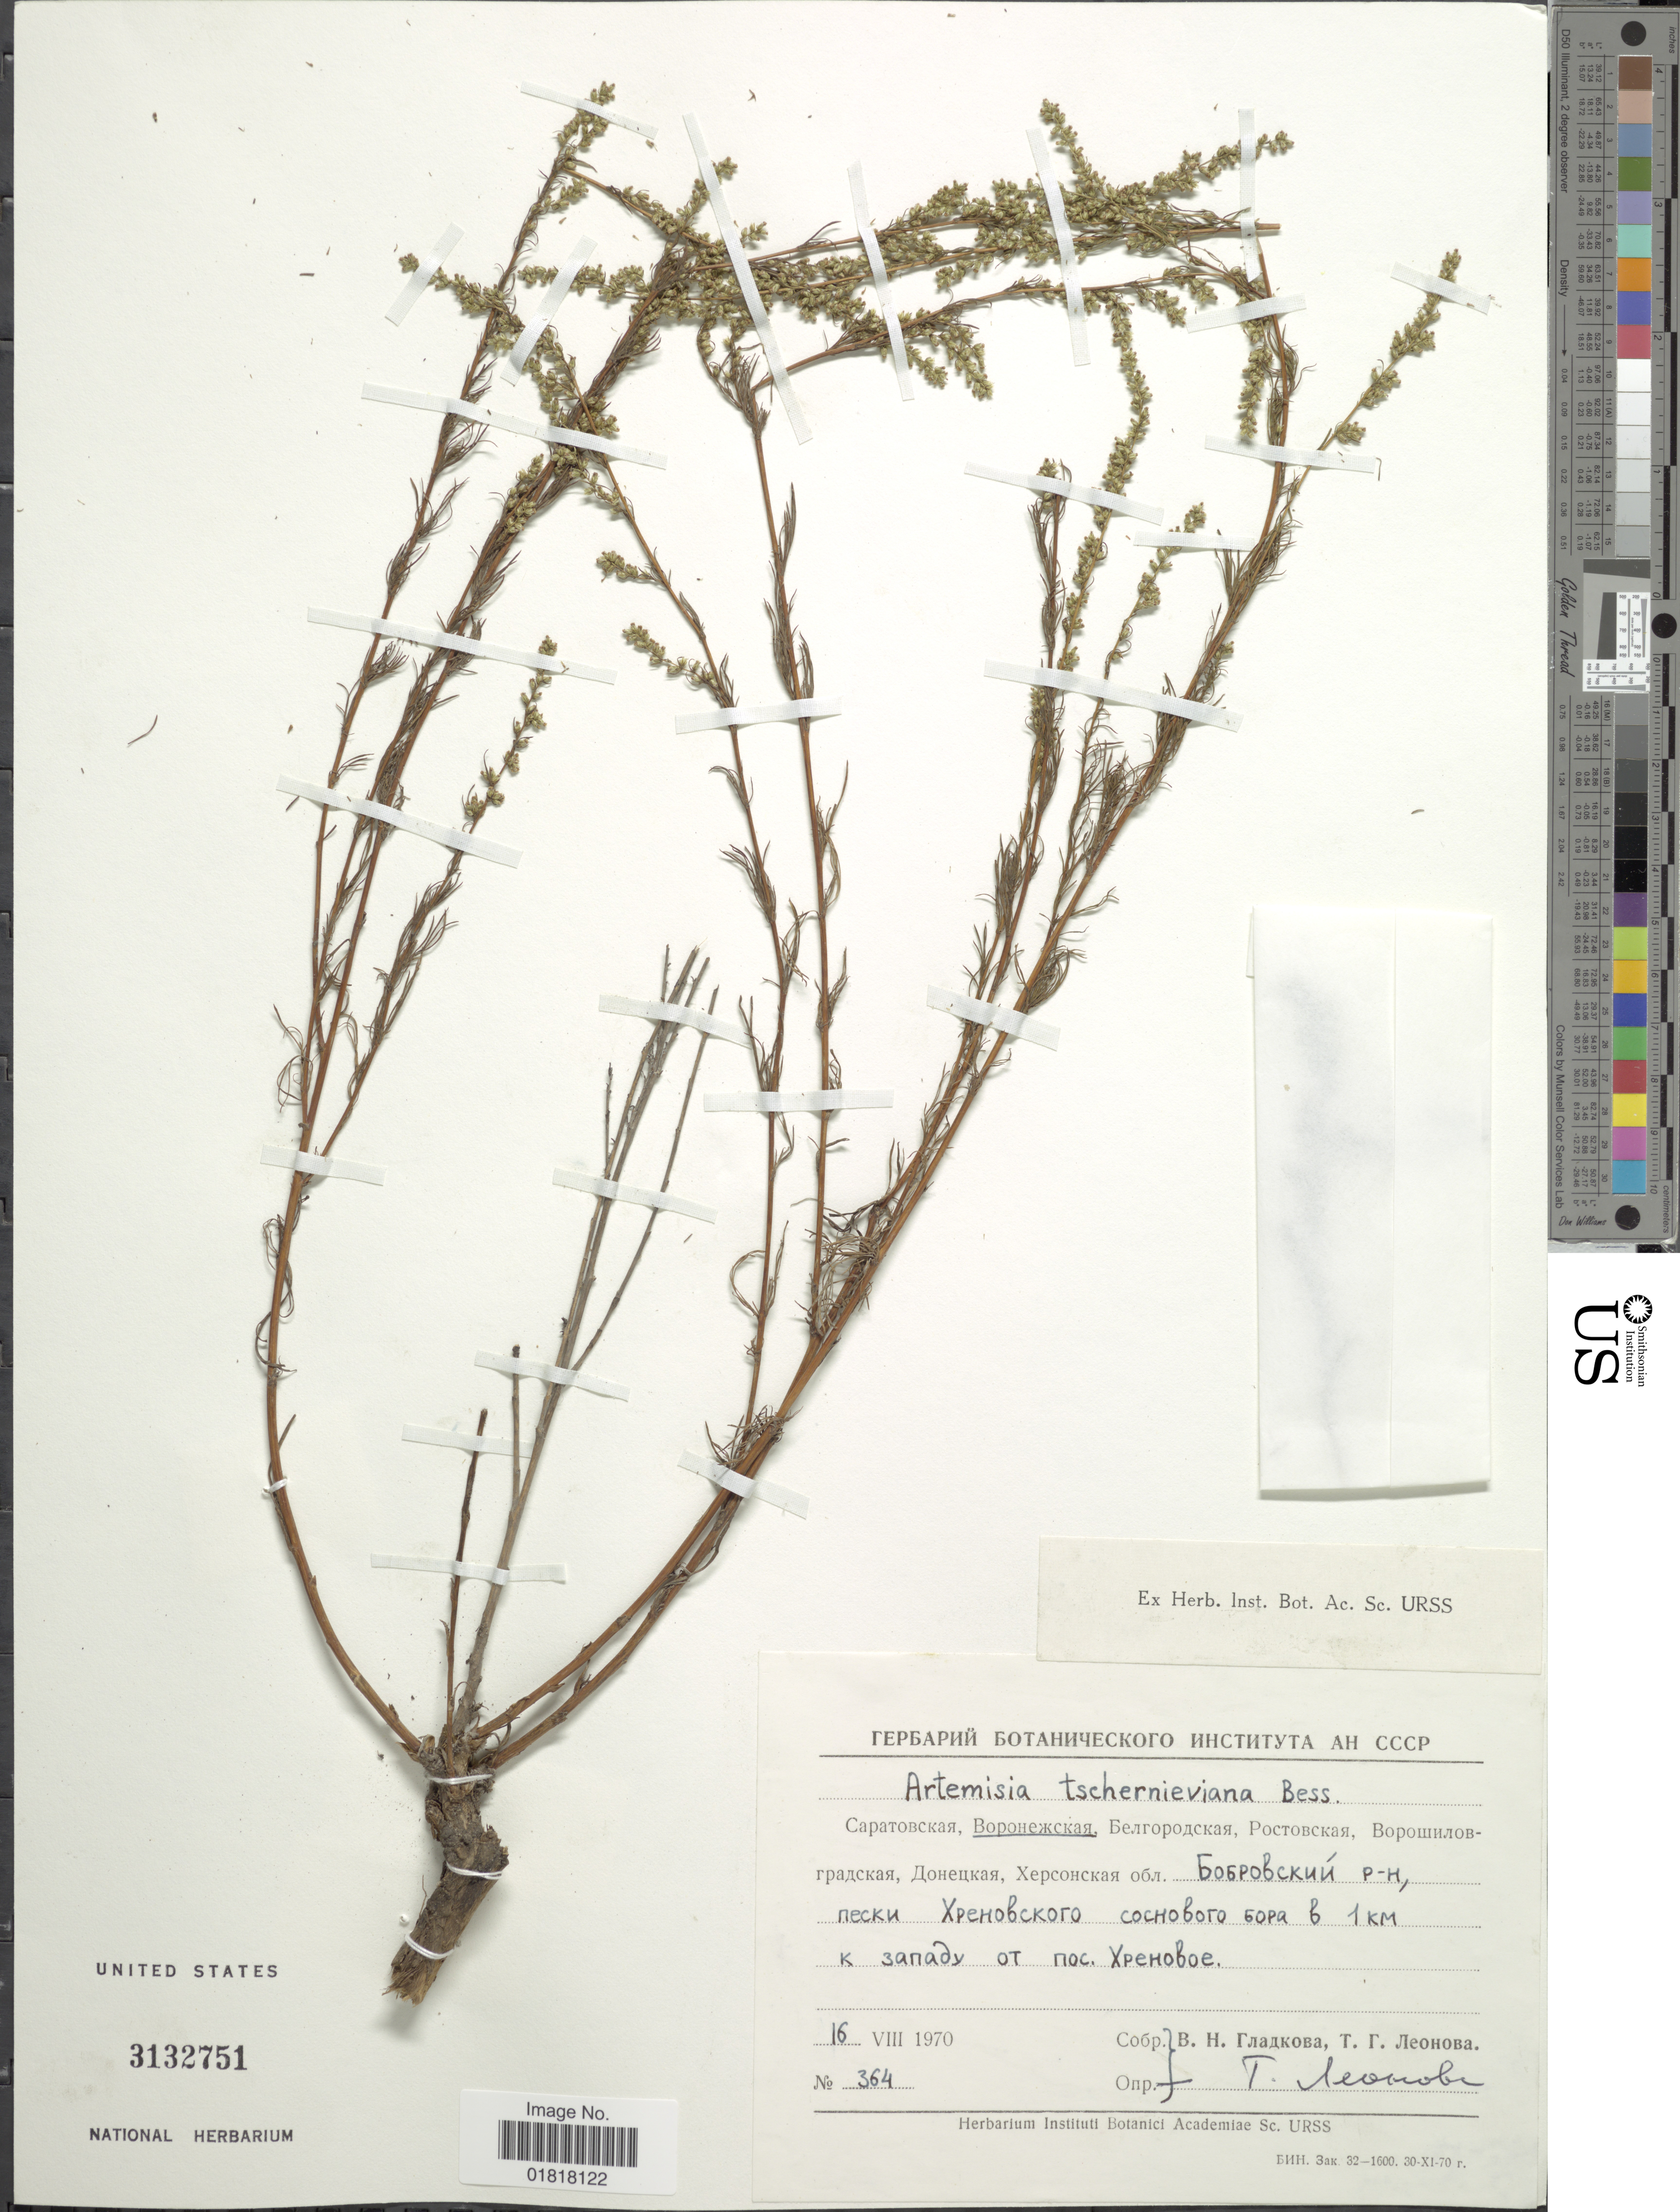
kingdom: Plantae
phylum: Tracheophyta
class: Magnoliopsida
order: Asterales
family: Asteraceae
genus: Artemisia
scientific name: Artemisia tschernieviana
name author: Besser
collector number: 364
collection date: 1970-08-16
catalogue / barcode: US 3132751